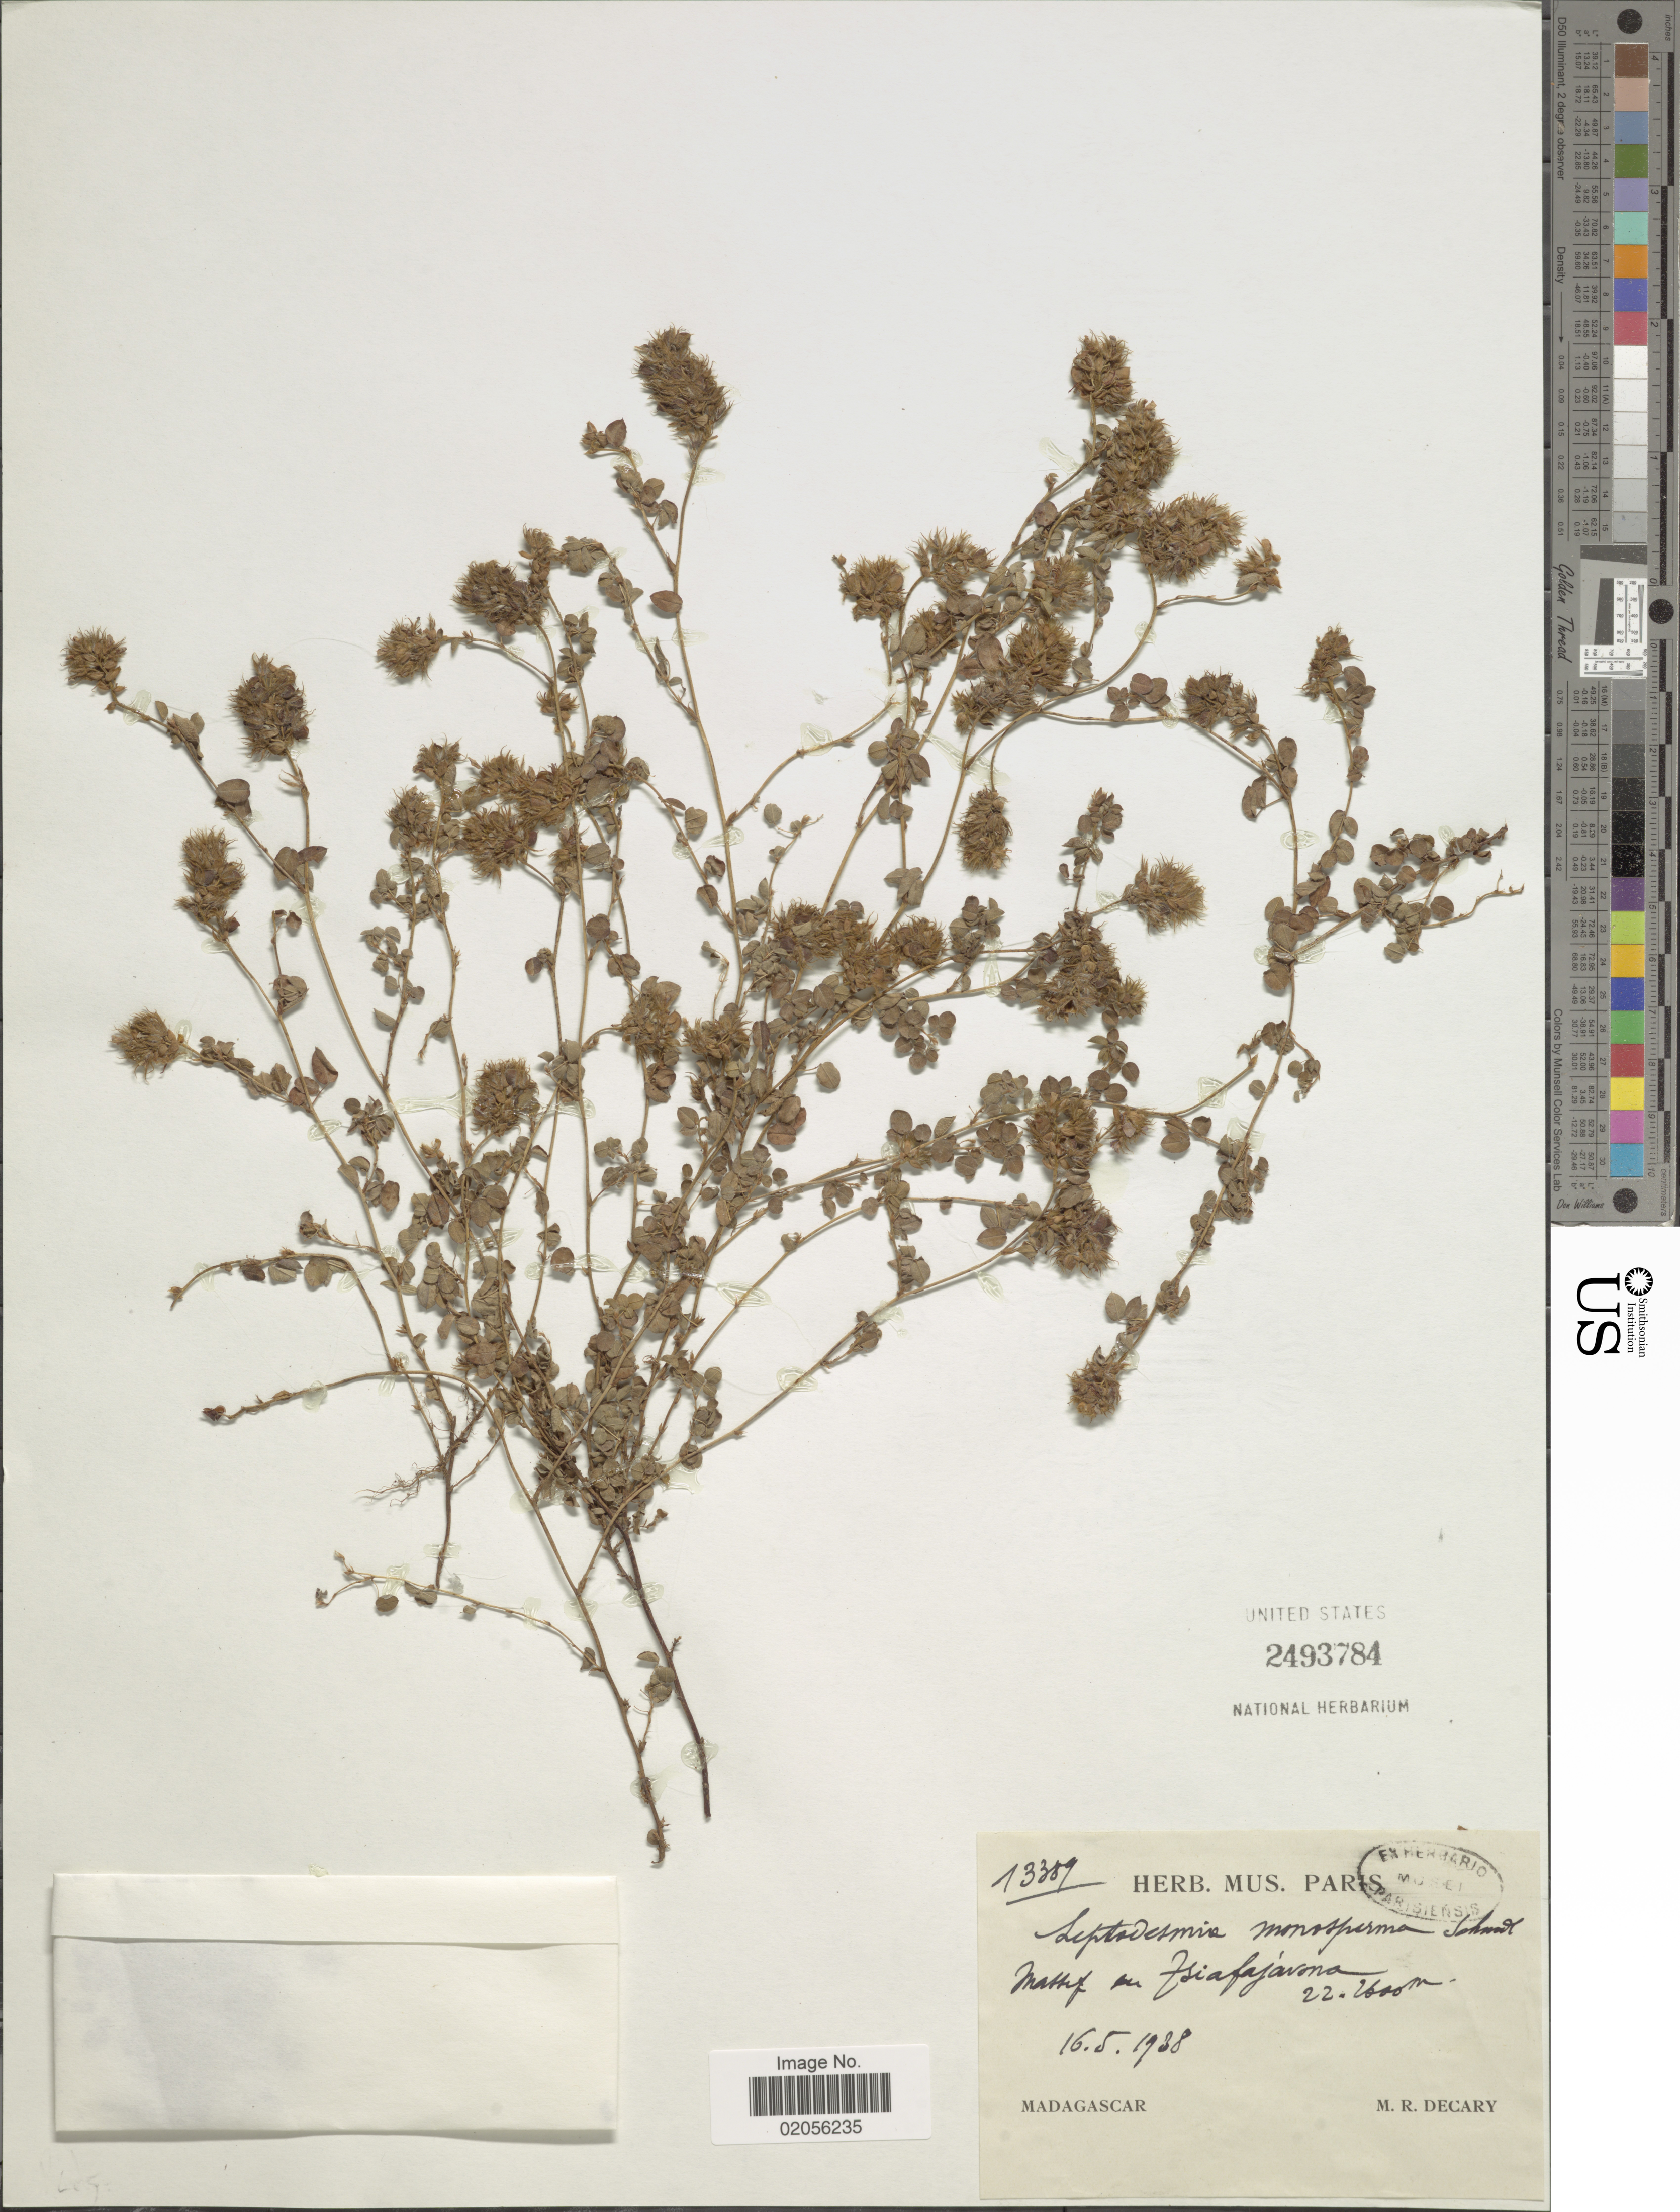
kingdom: Plantae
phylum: Tracheophyta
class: Magnoliopsida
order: Fabales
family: Fabaceae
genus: Leptodesmia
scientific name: Leptodesmia monosperma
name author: (Baker) Schindl.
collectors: R. Decary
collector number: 13389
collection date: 1938-05-16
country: Madagascar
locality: Massif du Tsiafajavona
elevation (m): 2200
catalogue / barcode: US 2493784